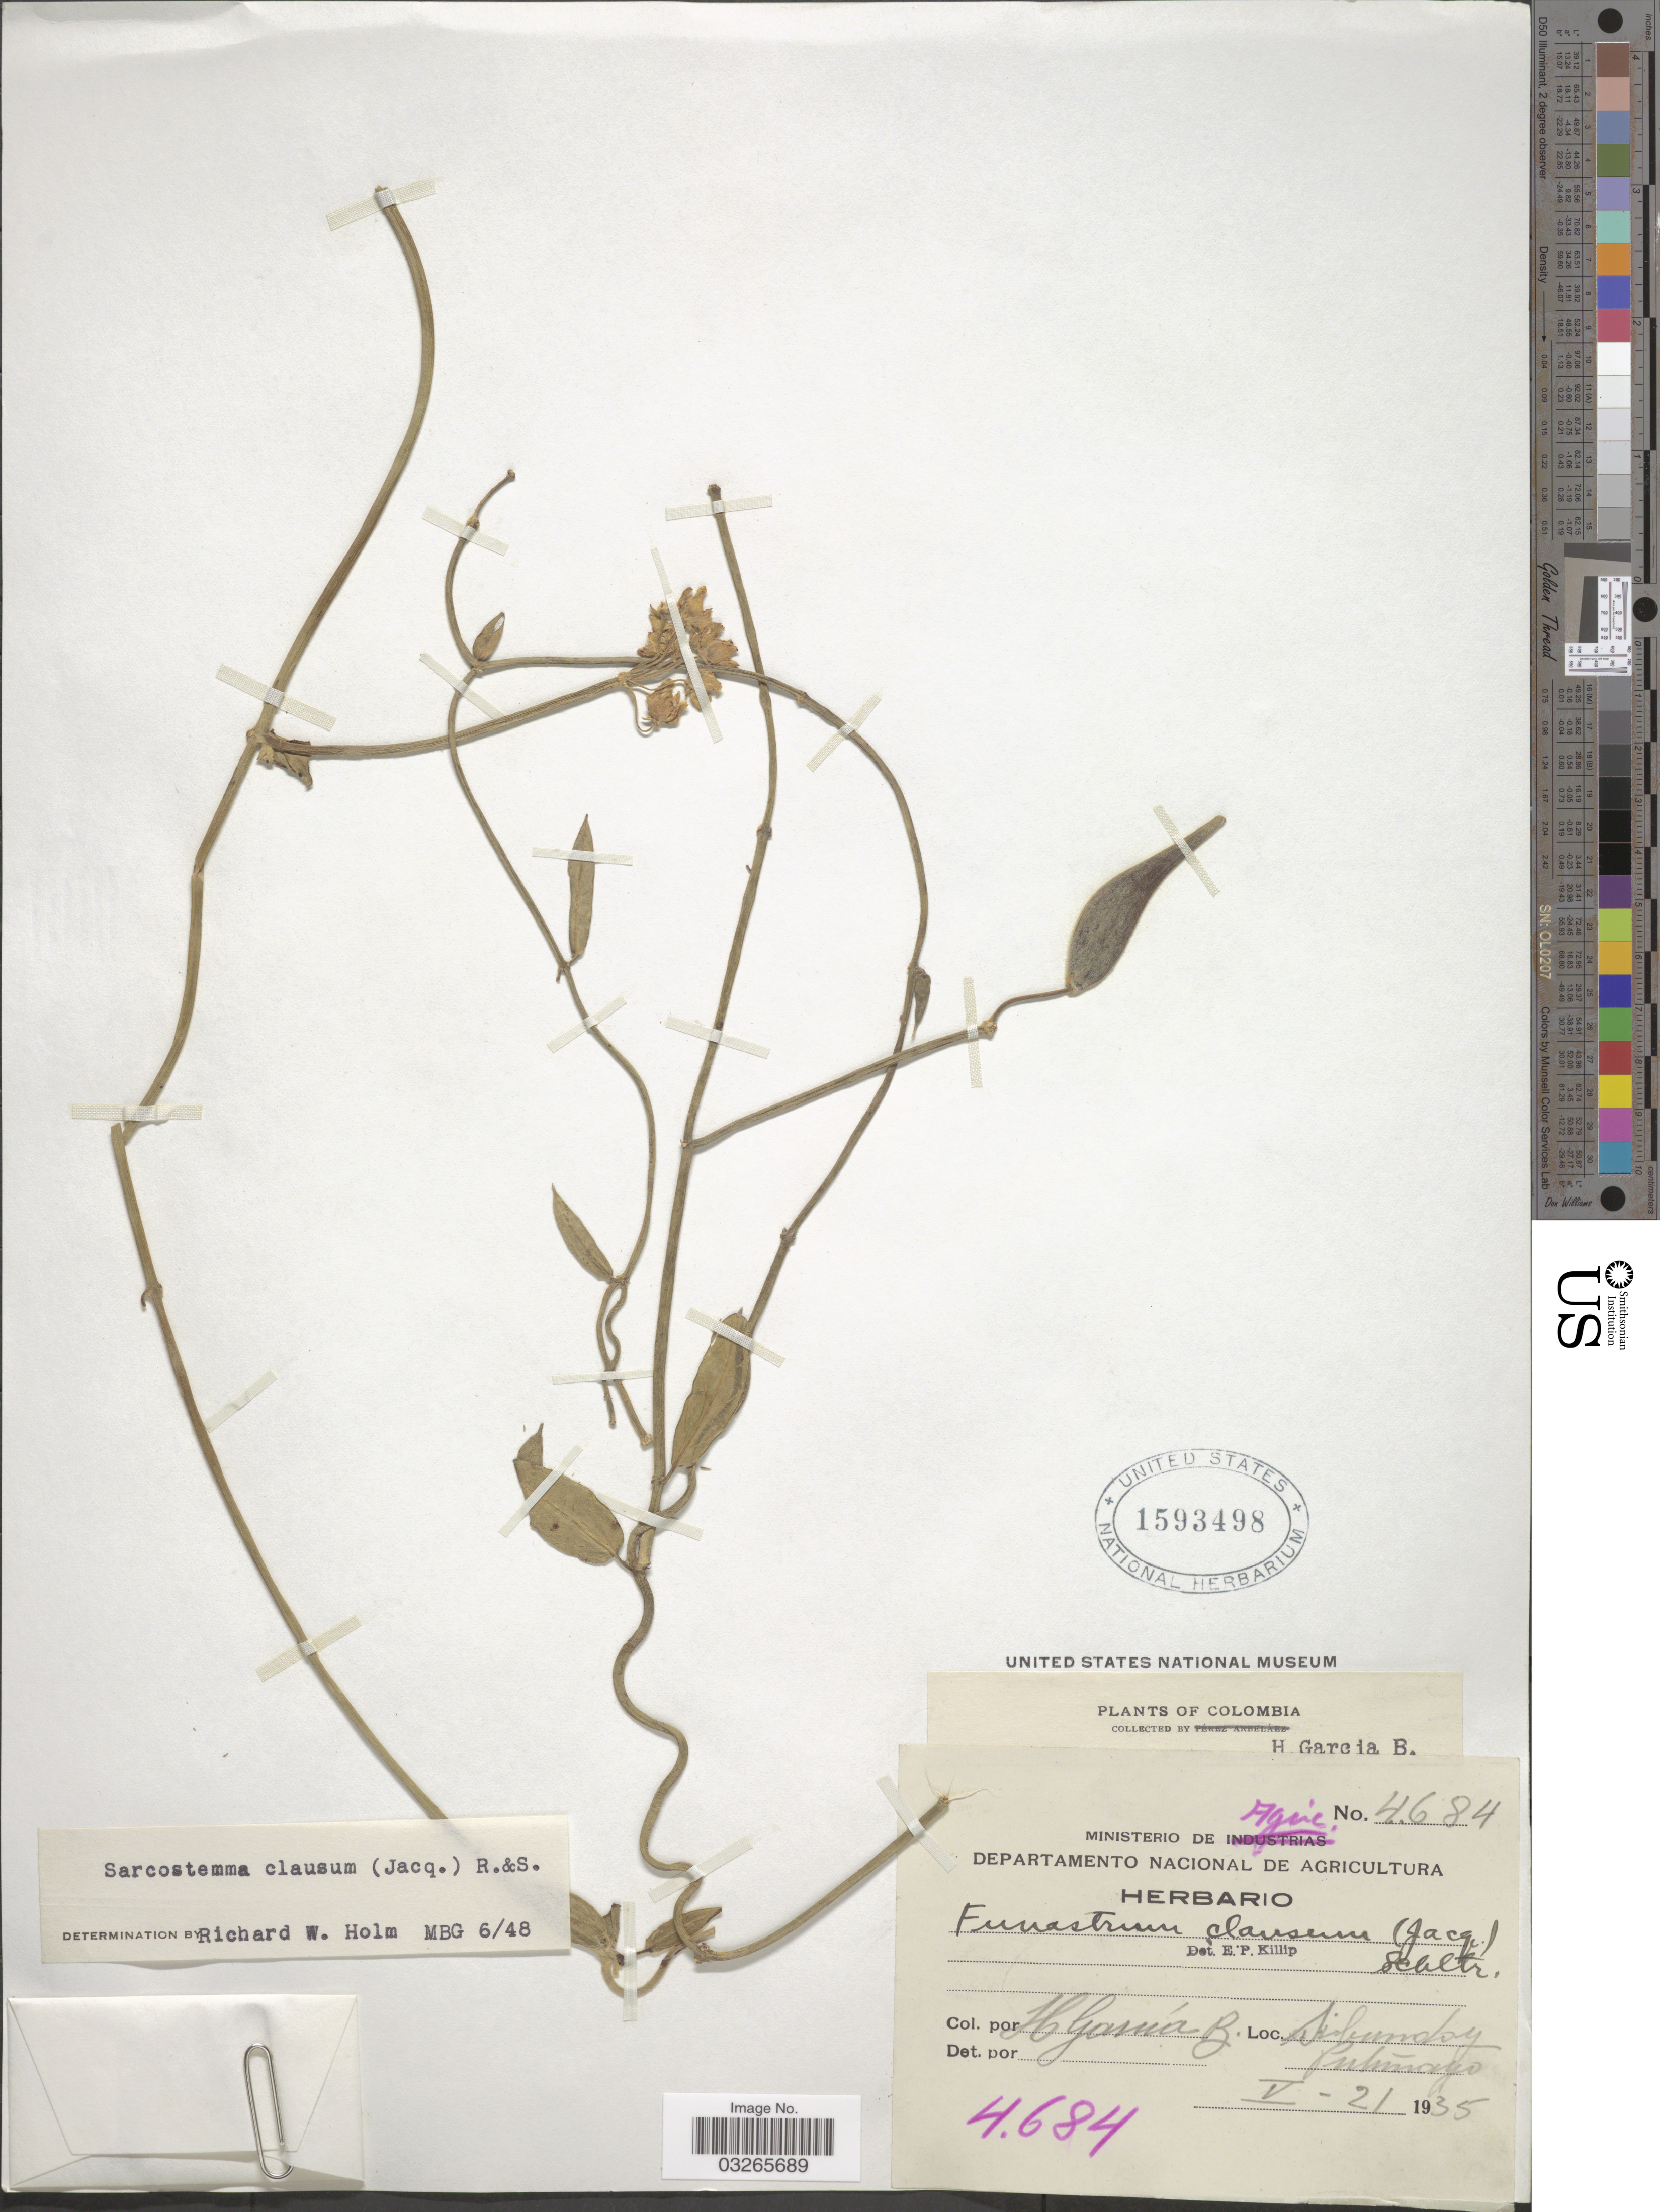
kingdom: Plantae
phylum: Tracheophyta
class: Magnoliopsida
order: Gentianales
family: Apocynaceae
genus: Sarcostemma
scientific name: Sarcostemma clausum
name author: (Jacq.) Schult.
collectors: H. García B.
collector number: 4684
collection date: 1935-05-21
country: Colombia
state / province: Putumayo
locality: Sibundoy.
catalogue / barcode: US 1593498